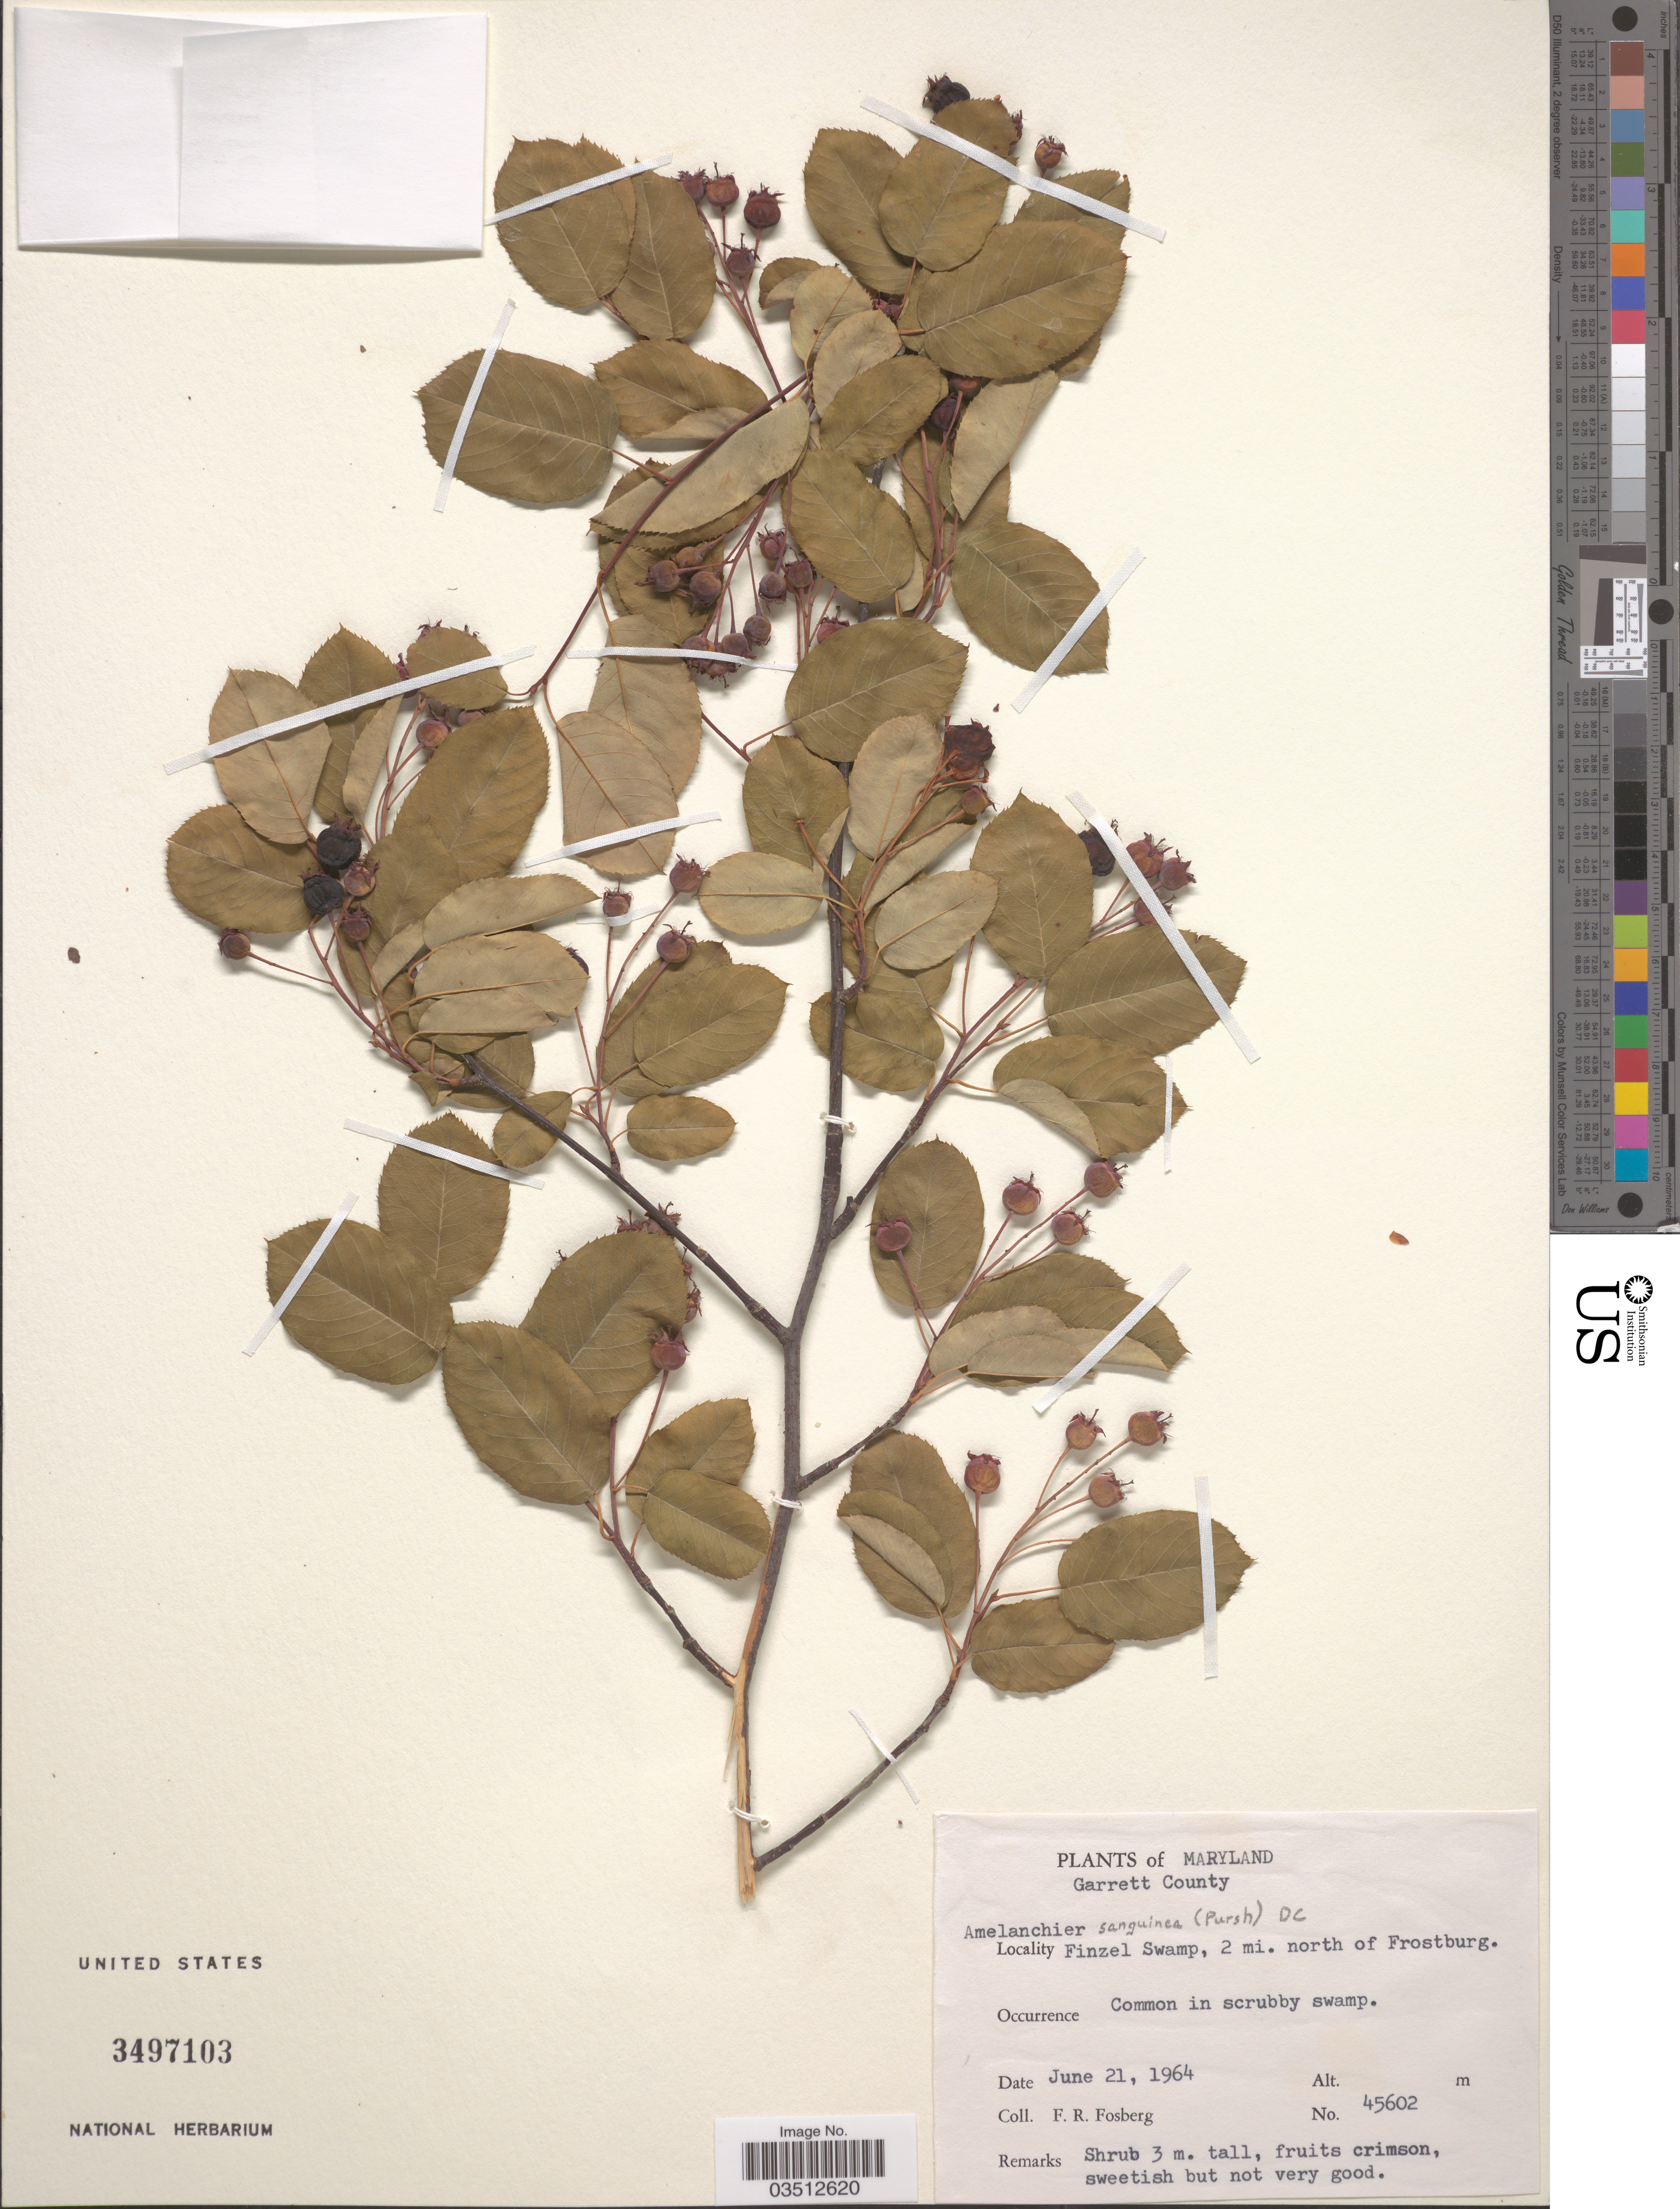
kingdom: Plantae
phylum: Tracheophyta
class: Magnoliopsida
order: Rosales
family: Rosaceae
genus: Amelanchier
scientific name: Amelanchier sanguinea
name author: (Pursh) DC.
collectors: F. R. Fosberg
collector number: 45602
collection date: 1964-06-21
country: United States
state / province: Maryland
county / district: Garrett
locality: Garrett County. Finzel Swamp, 2 mi. north of Frostburg.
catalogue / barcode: US 3497103